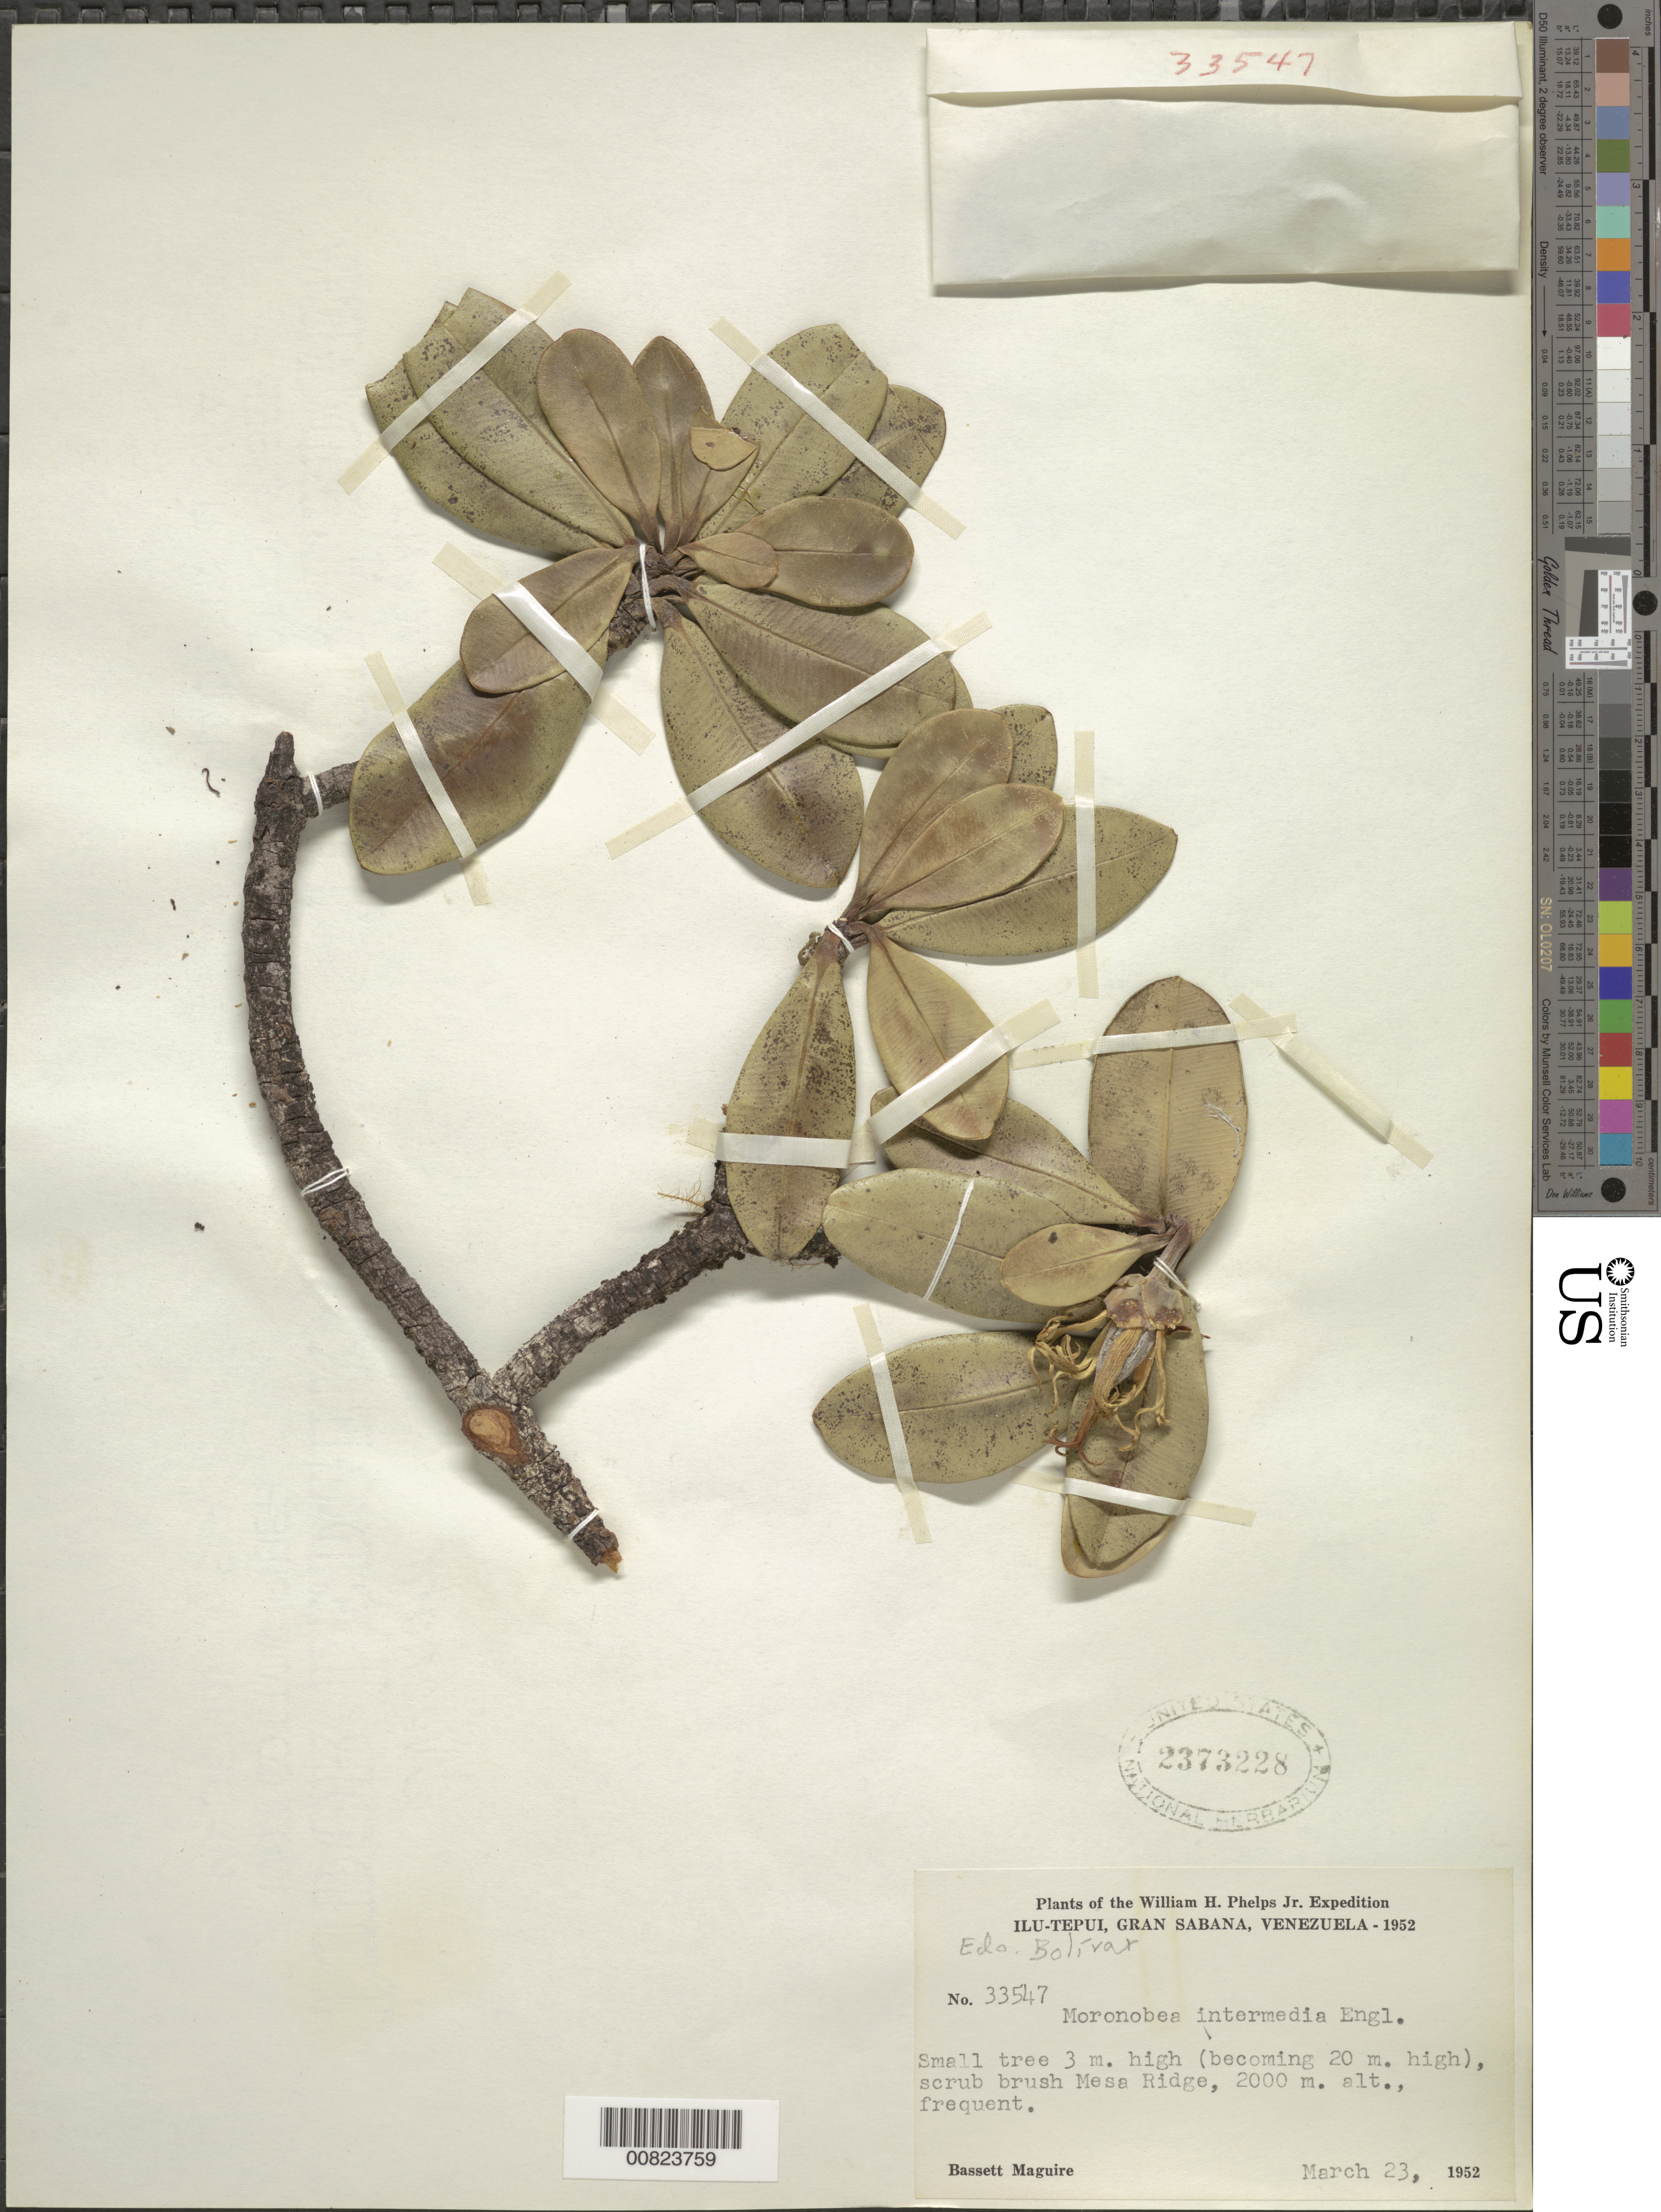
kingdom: Plantae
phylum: Tracheophyta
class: Magnoliopsida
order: Malpighiales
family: Clusiaceae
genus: Moronobea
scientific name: Moronobea intermedia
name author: Engl. in Thurn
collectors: B. Maguire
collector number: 33547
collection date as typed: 23-Mar-52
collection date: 1952-03-23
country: Venezuela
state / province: Bolívar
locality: Gran Sabana, Ilu-tepuí, Mesa Ridge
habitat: Scrub brush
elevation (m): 2000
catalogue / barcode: US 2373228